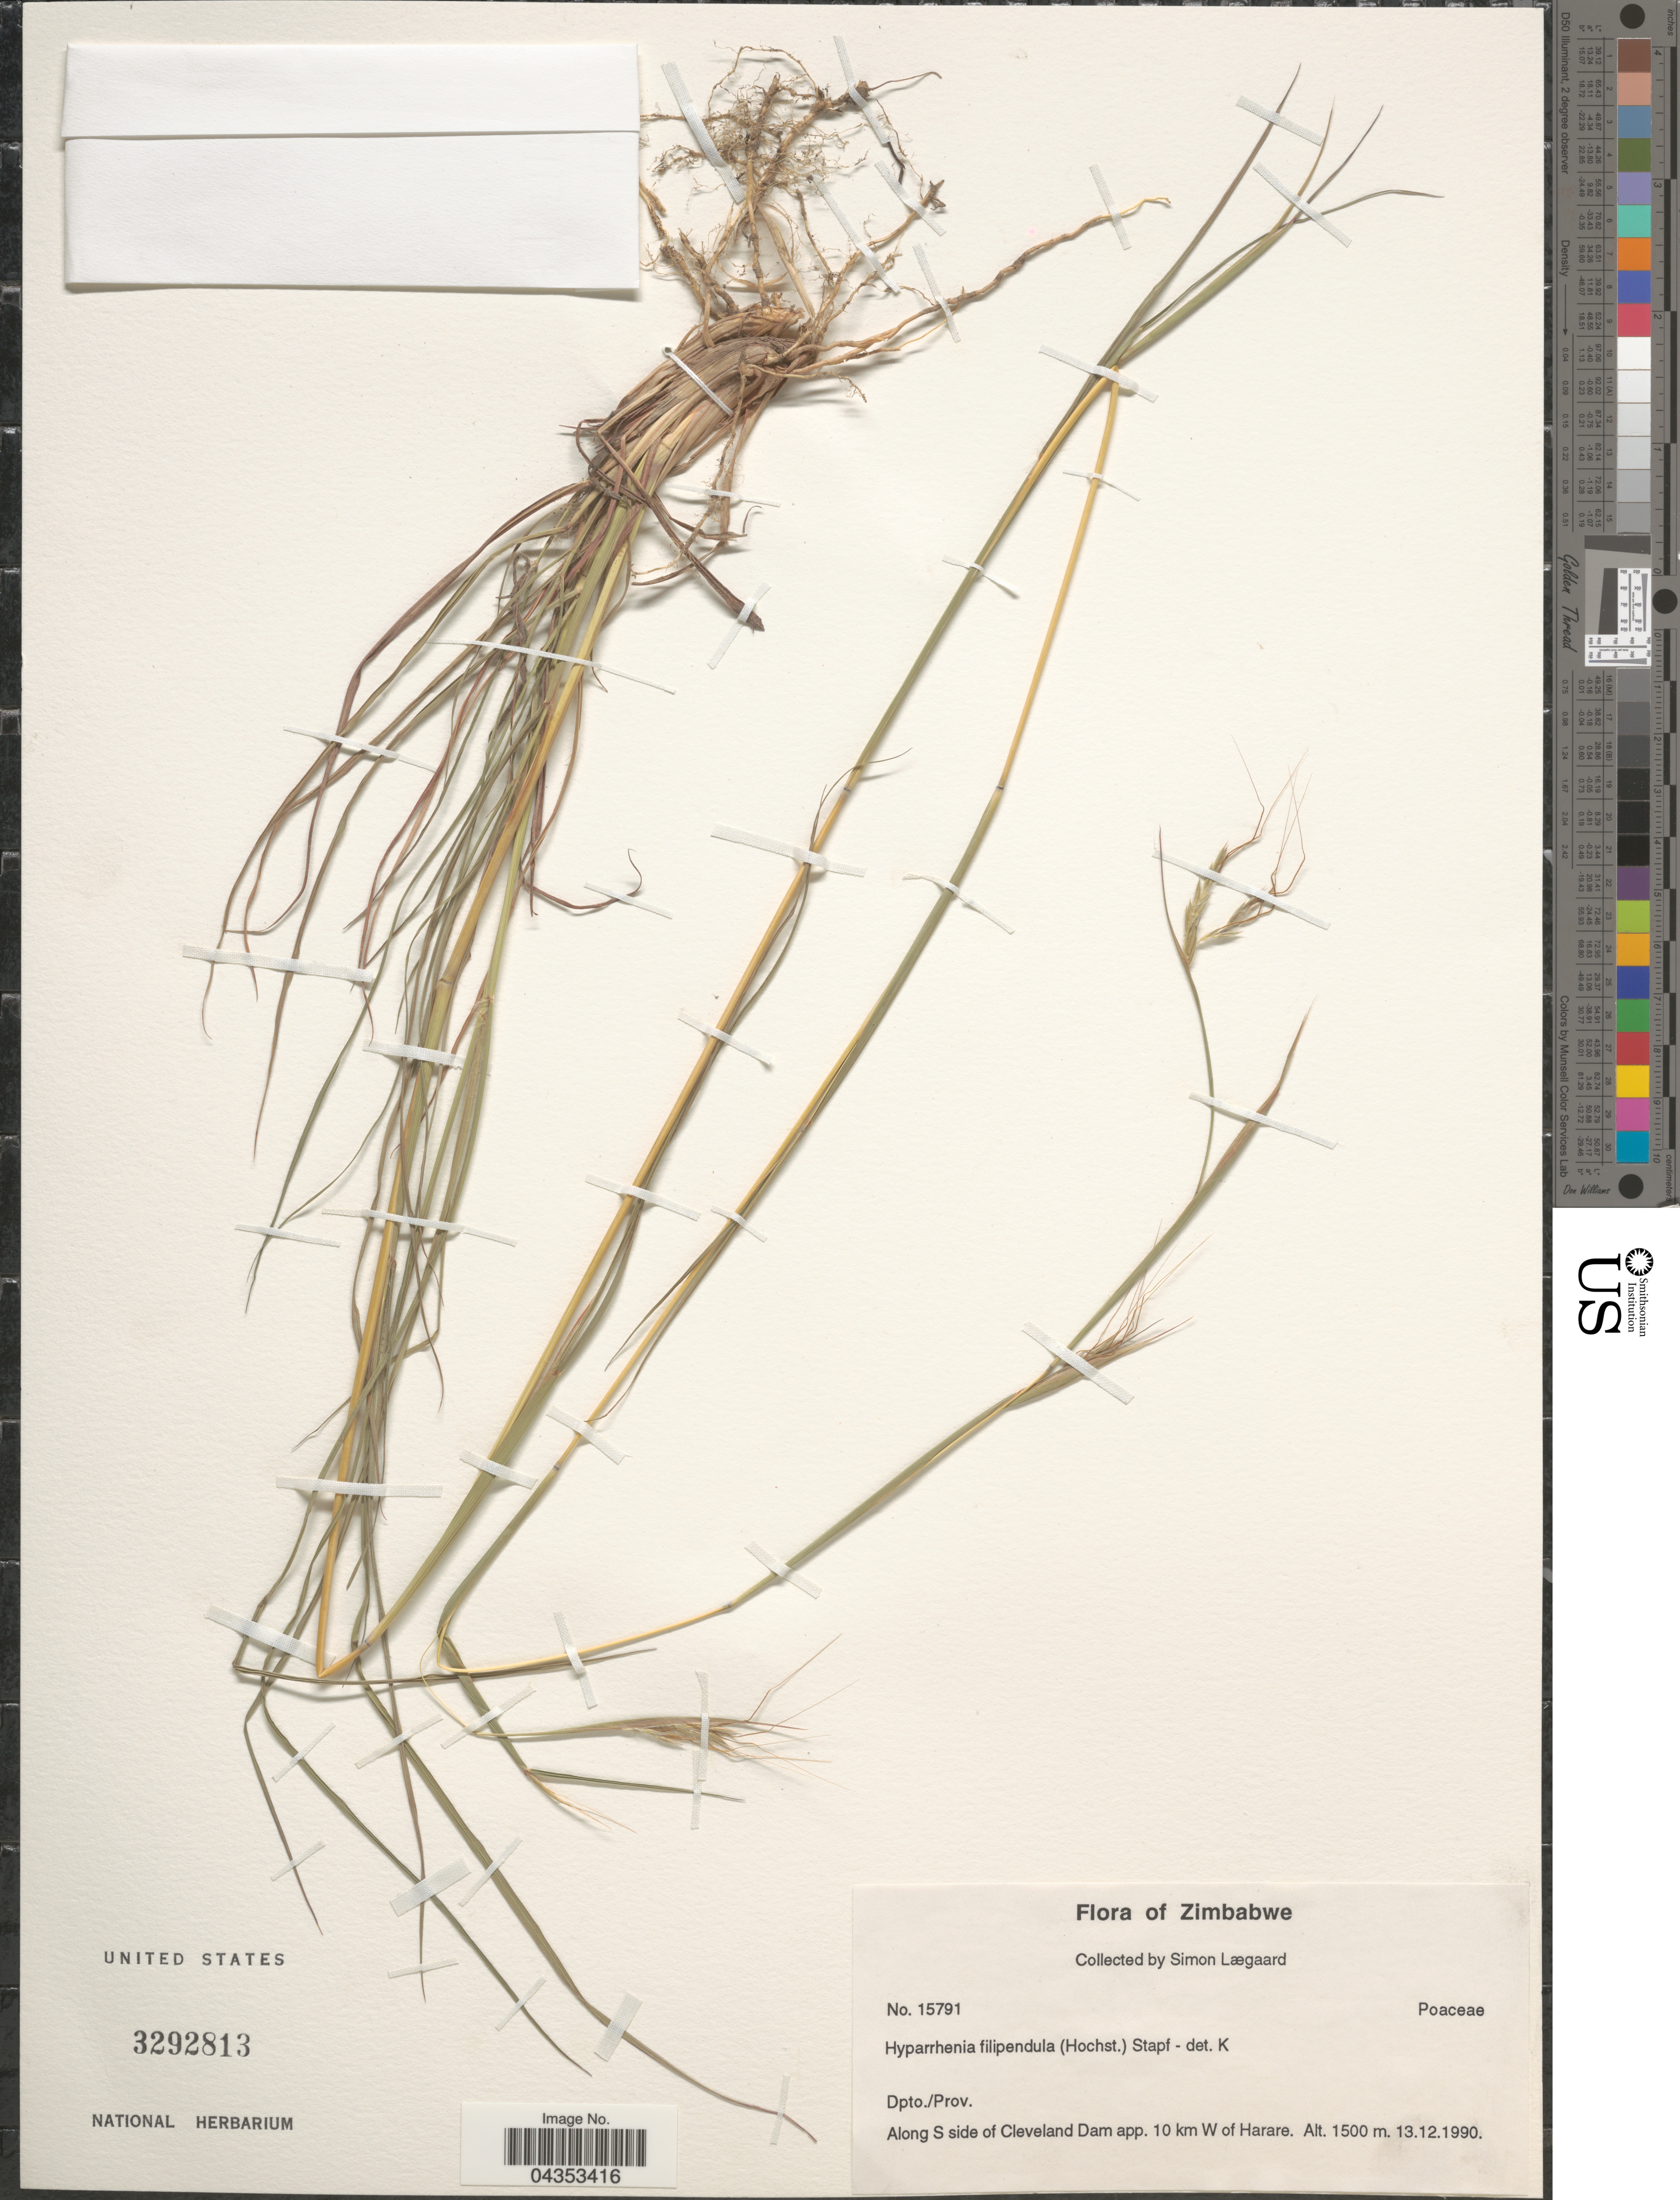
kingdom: Plantae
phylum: Tracheophyta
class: Liliopsida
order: Poales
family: Poaceae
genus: Hyparrhenia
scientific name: Hyparrhenia filipendula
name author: (Hochr.) Stapf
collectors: S. Lægaard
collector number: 15791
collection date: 1990-12-13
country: Zimbabwe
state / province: Harare (city)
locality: Dpto./Prov. Along S side of Cleveland Dam app. 10 km W of Harare.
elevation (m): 1500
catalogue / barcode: US 3292813